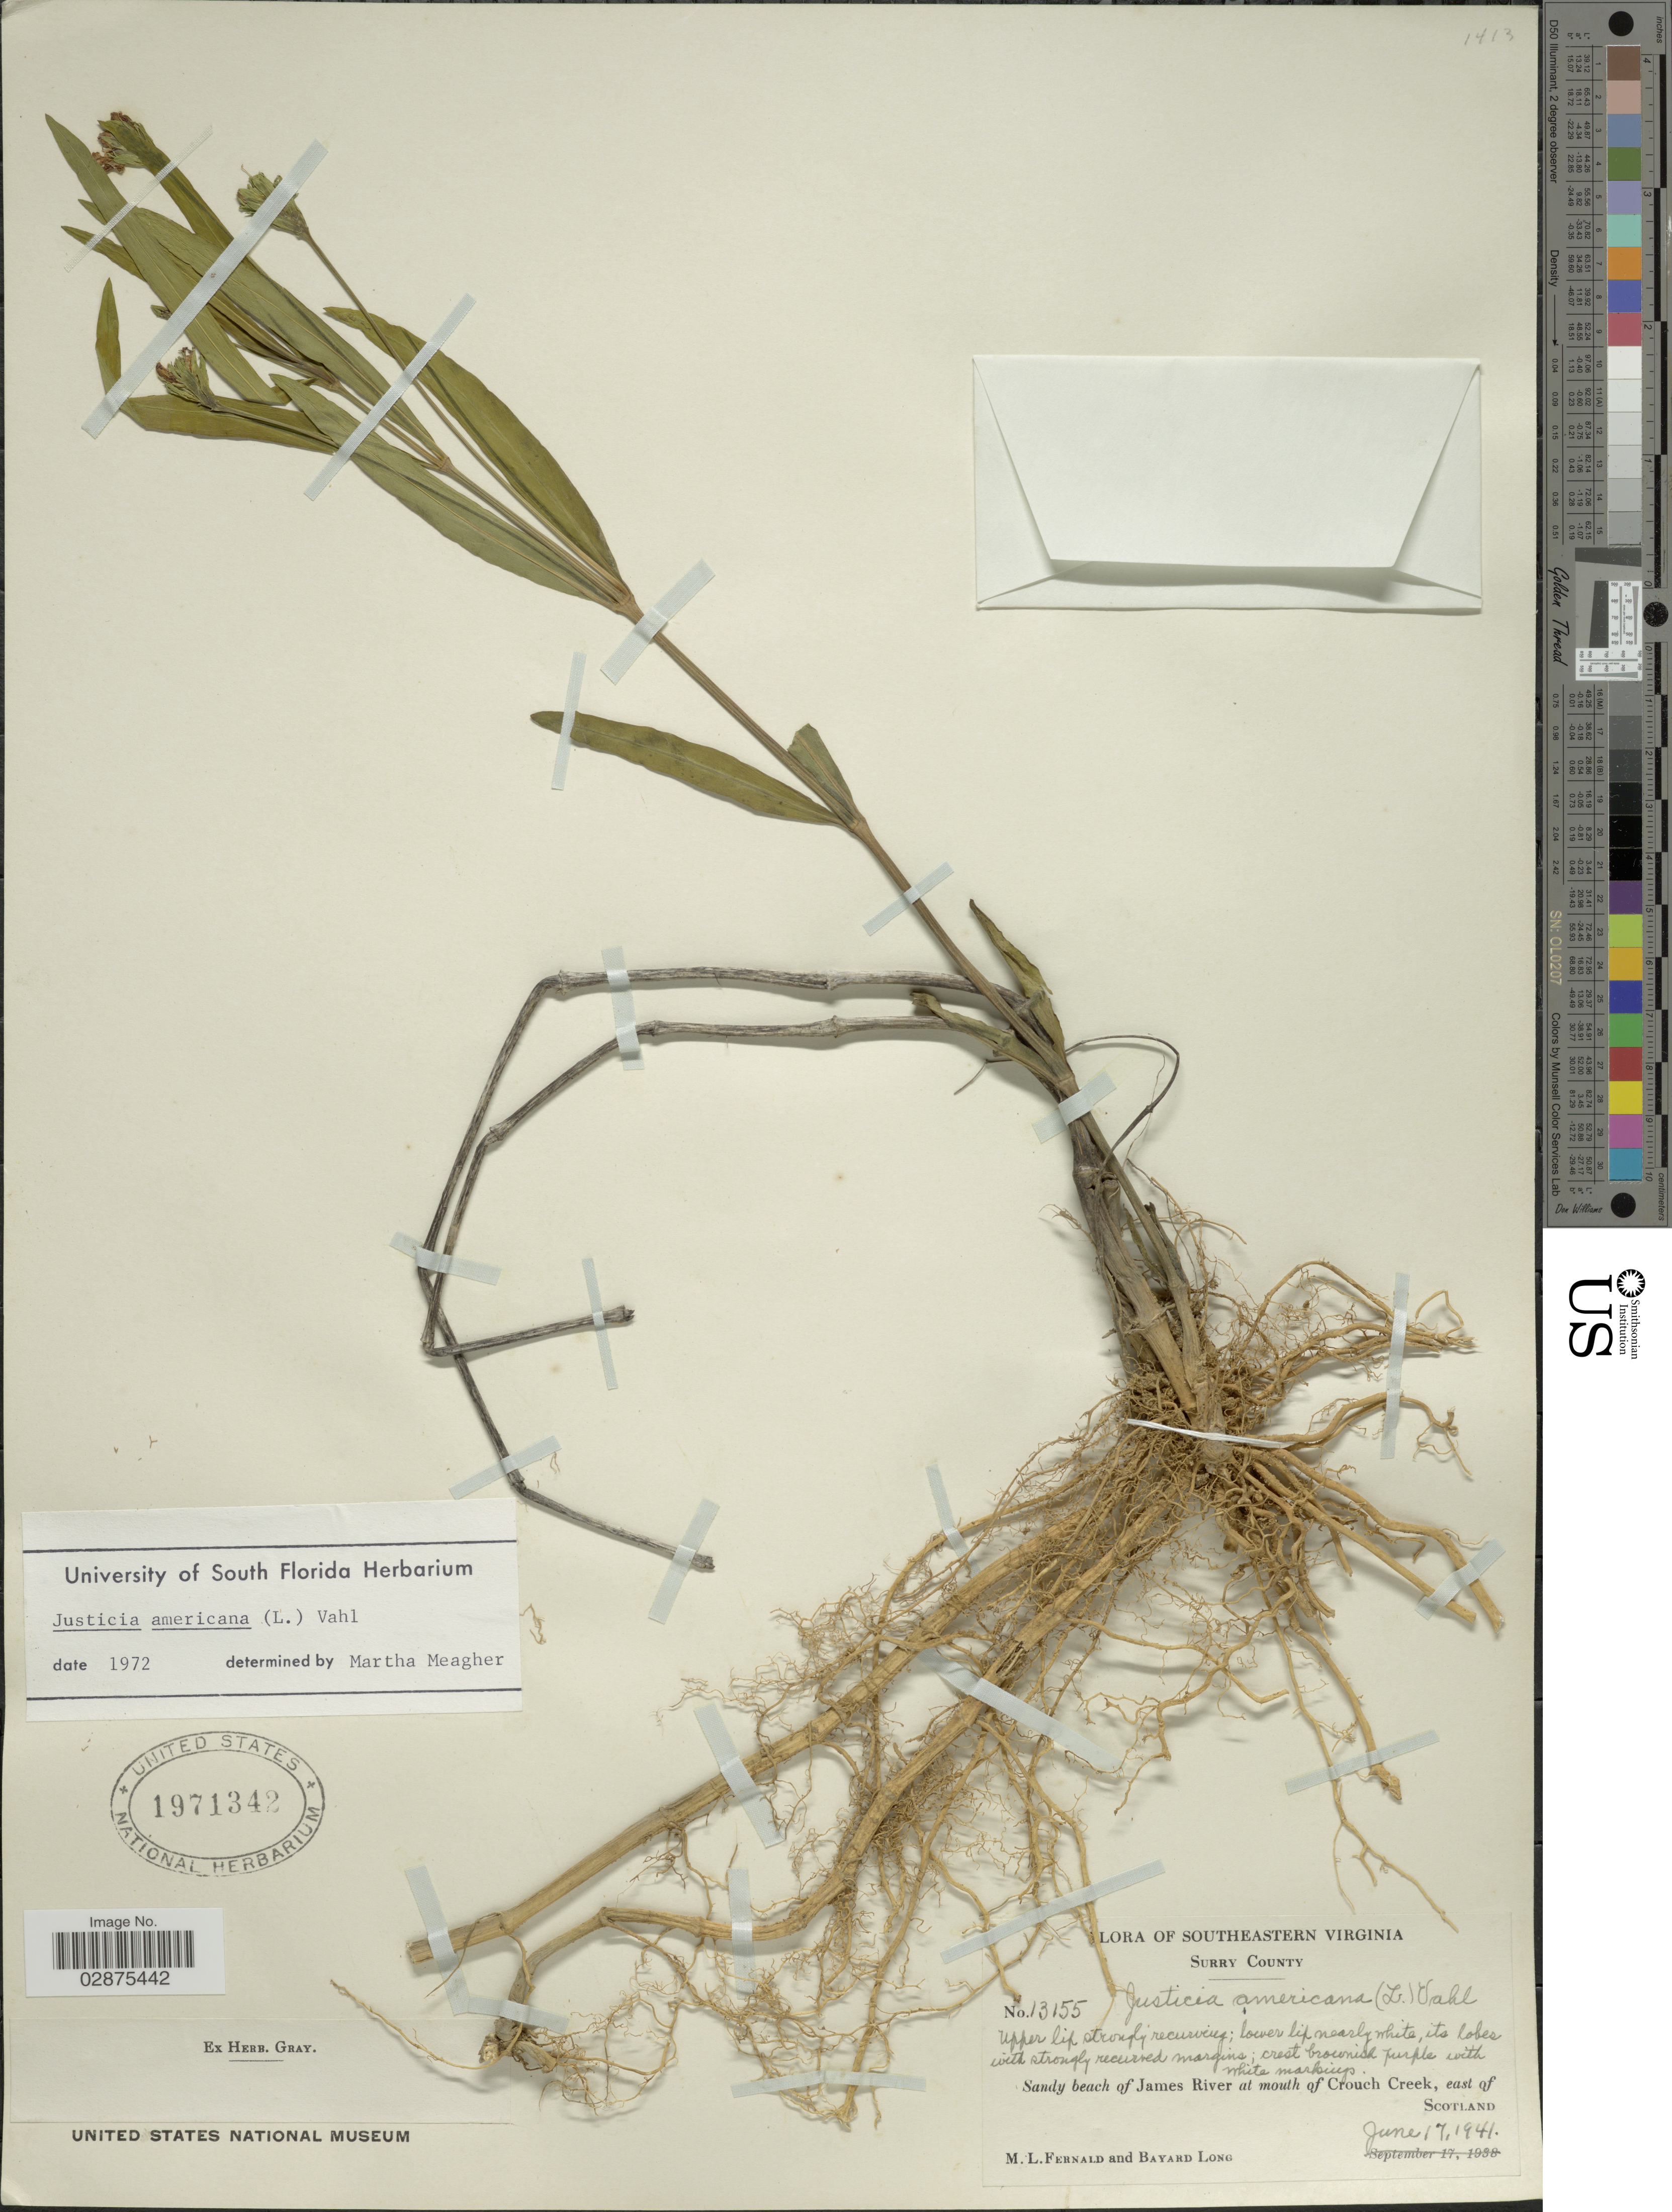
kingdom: Plantae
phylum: Tracheophyta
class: Magnoliopsida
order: Lamiales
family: Acanthaceae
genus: Justicia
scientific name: Justicia americana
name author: (L.) Vahl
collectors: M. L. Fernald & B. Long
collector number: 13155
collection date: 1941-06-17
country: United States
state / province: Virginia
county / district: Surry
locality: Southeastern Virginia. Surry County. Sandy beach of James River at mouth of Crouch Creek, east of Scotland.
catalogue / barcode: US 1971342